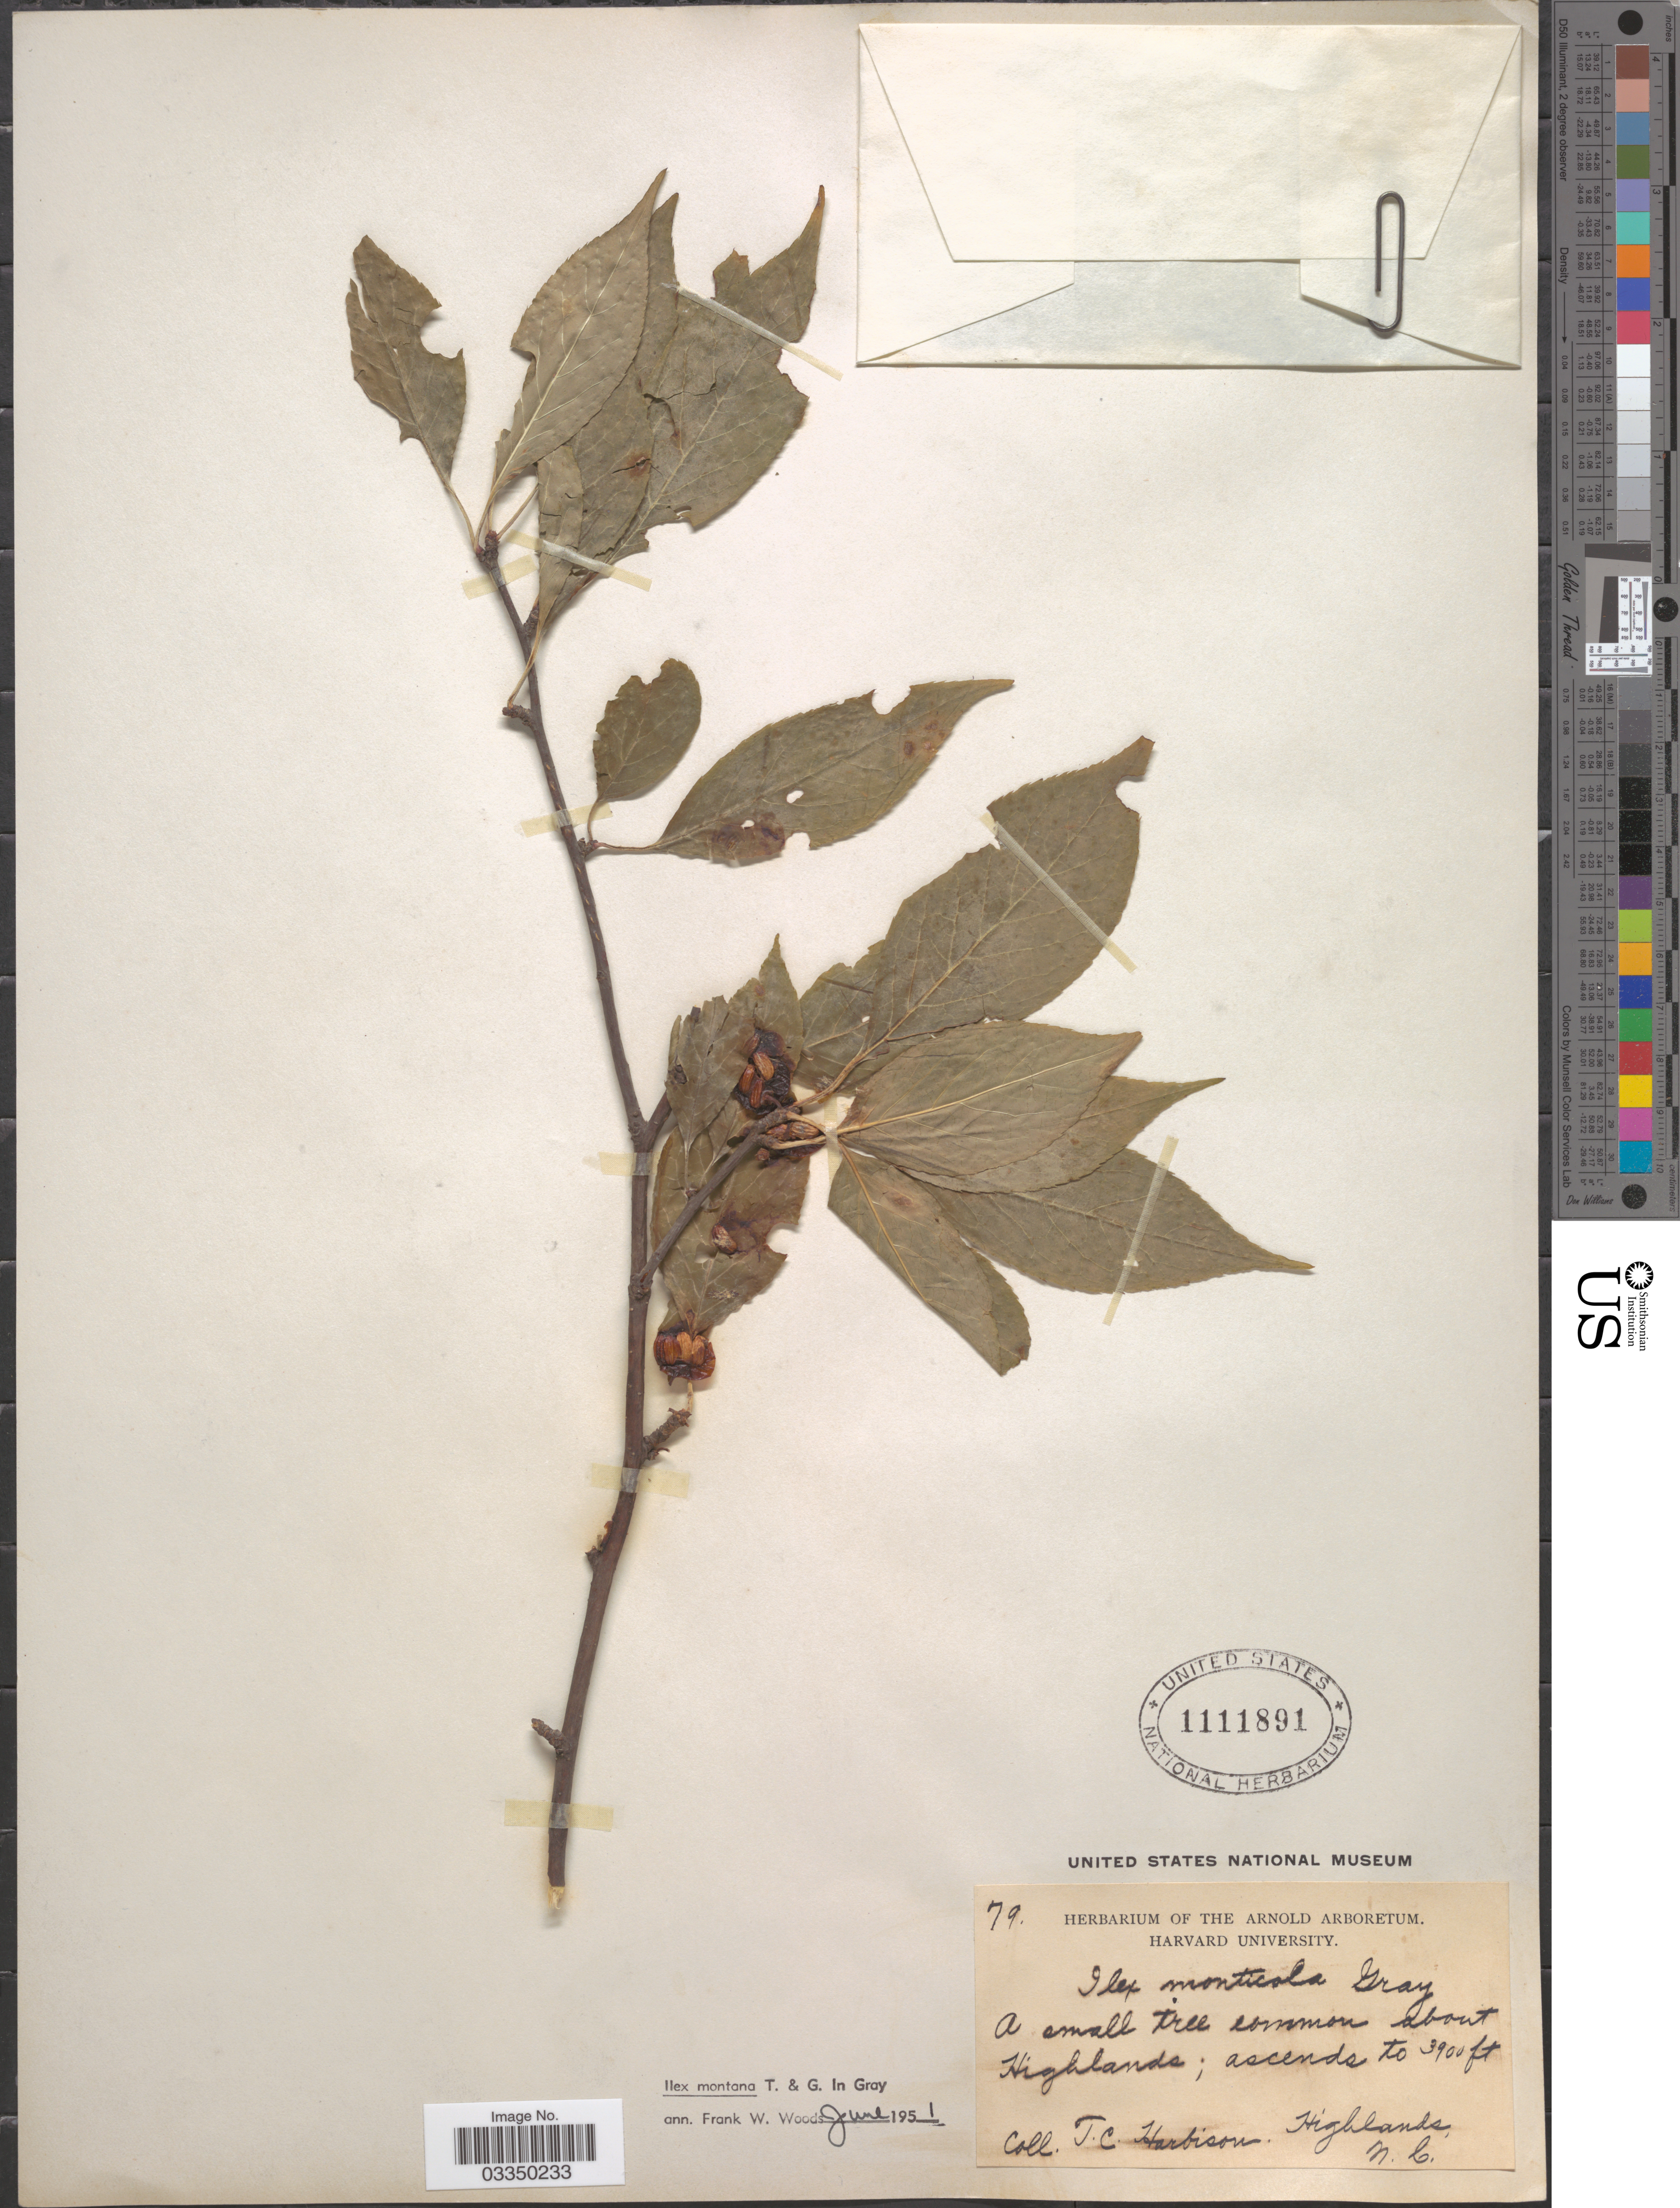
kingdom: Plantae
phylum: Tracheophyta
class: Magnoliopsida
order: Aquifoliales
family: Aquifoliaceae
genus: Ilex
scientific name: Ilex montana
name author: Torr. & A. Gray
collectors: T. Harbison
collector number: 79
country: United States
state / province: North Carolina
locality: Common about Highlands. Highlands.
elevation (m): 1189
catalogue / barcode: US 1111891